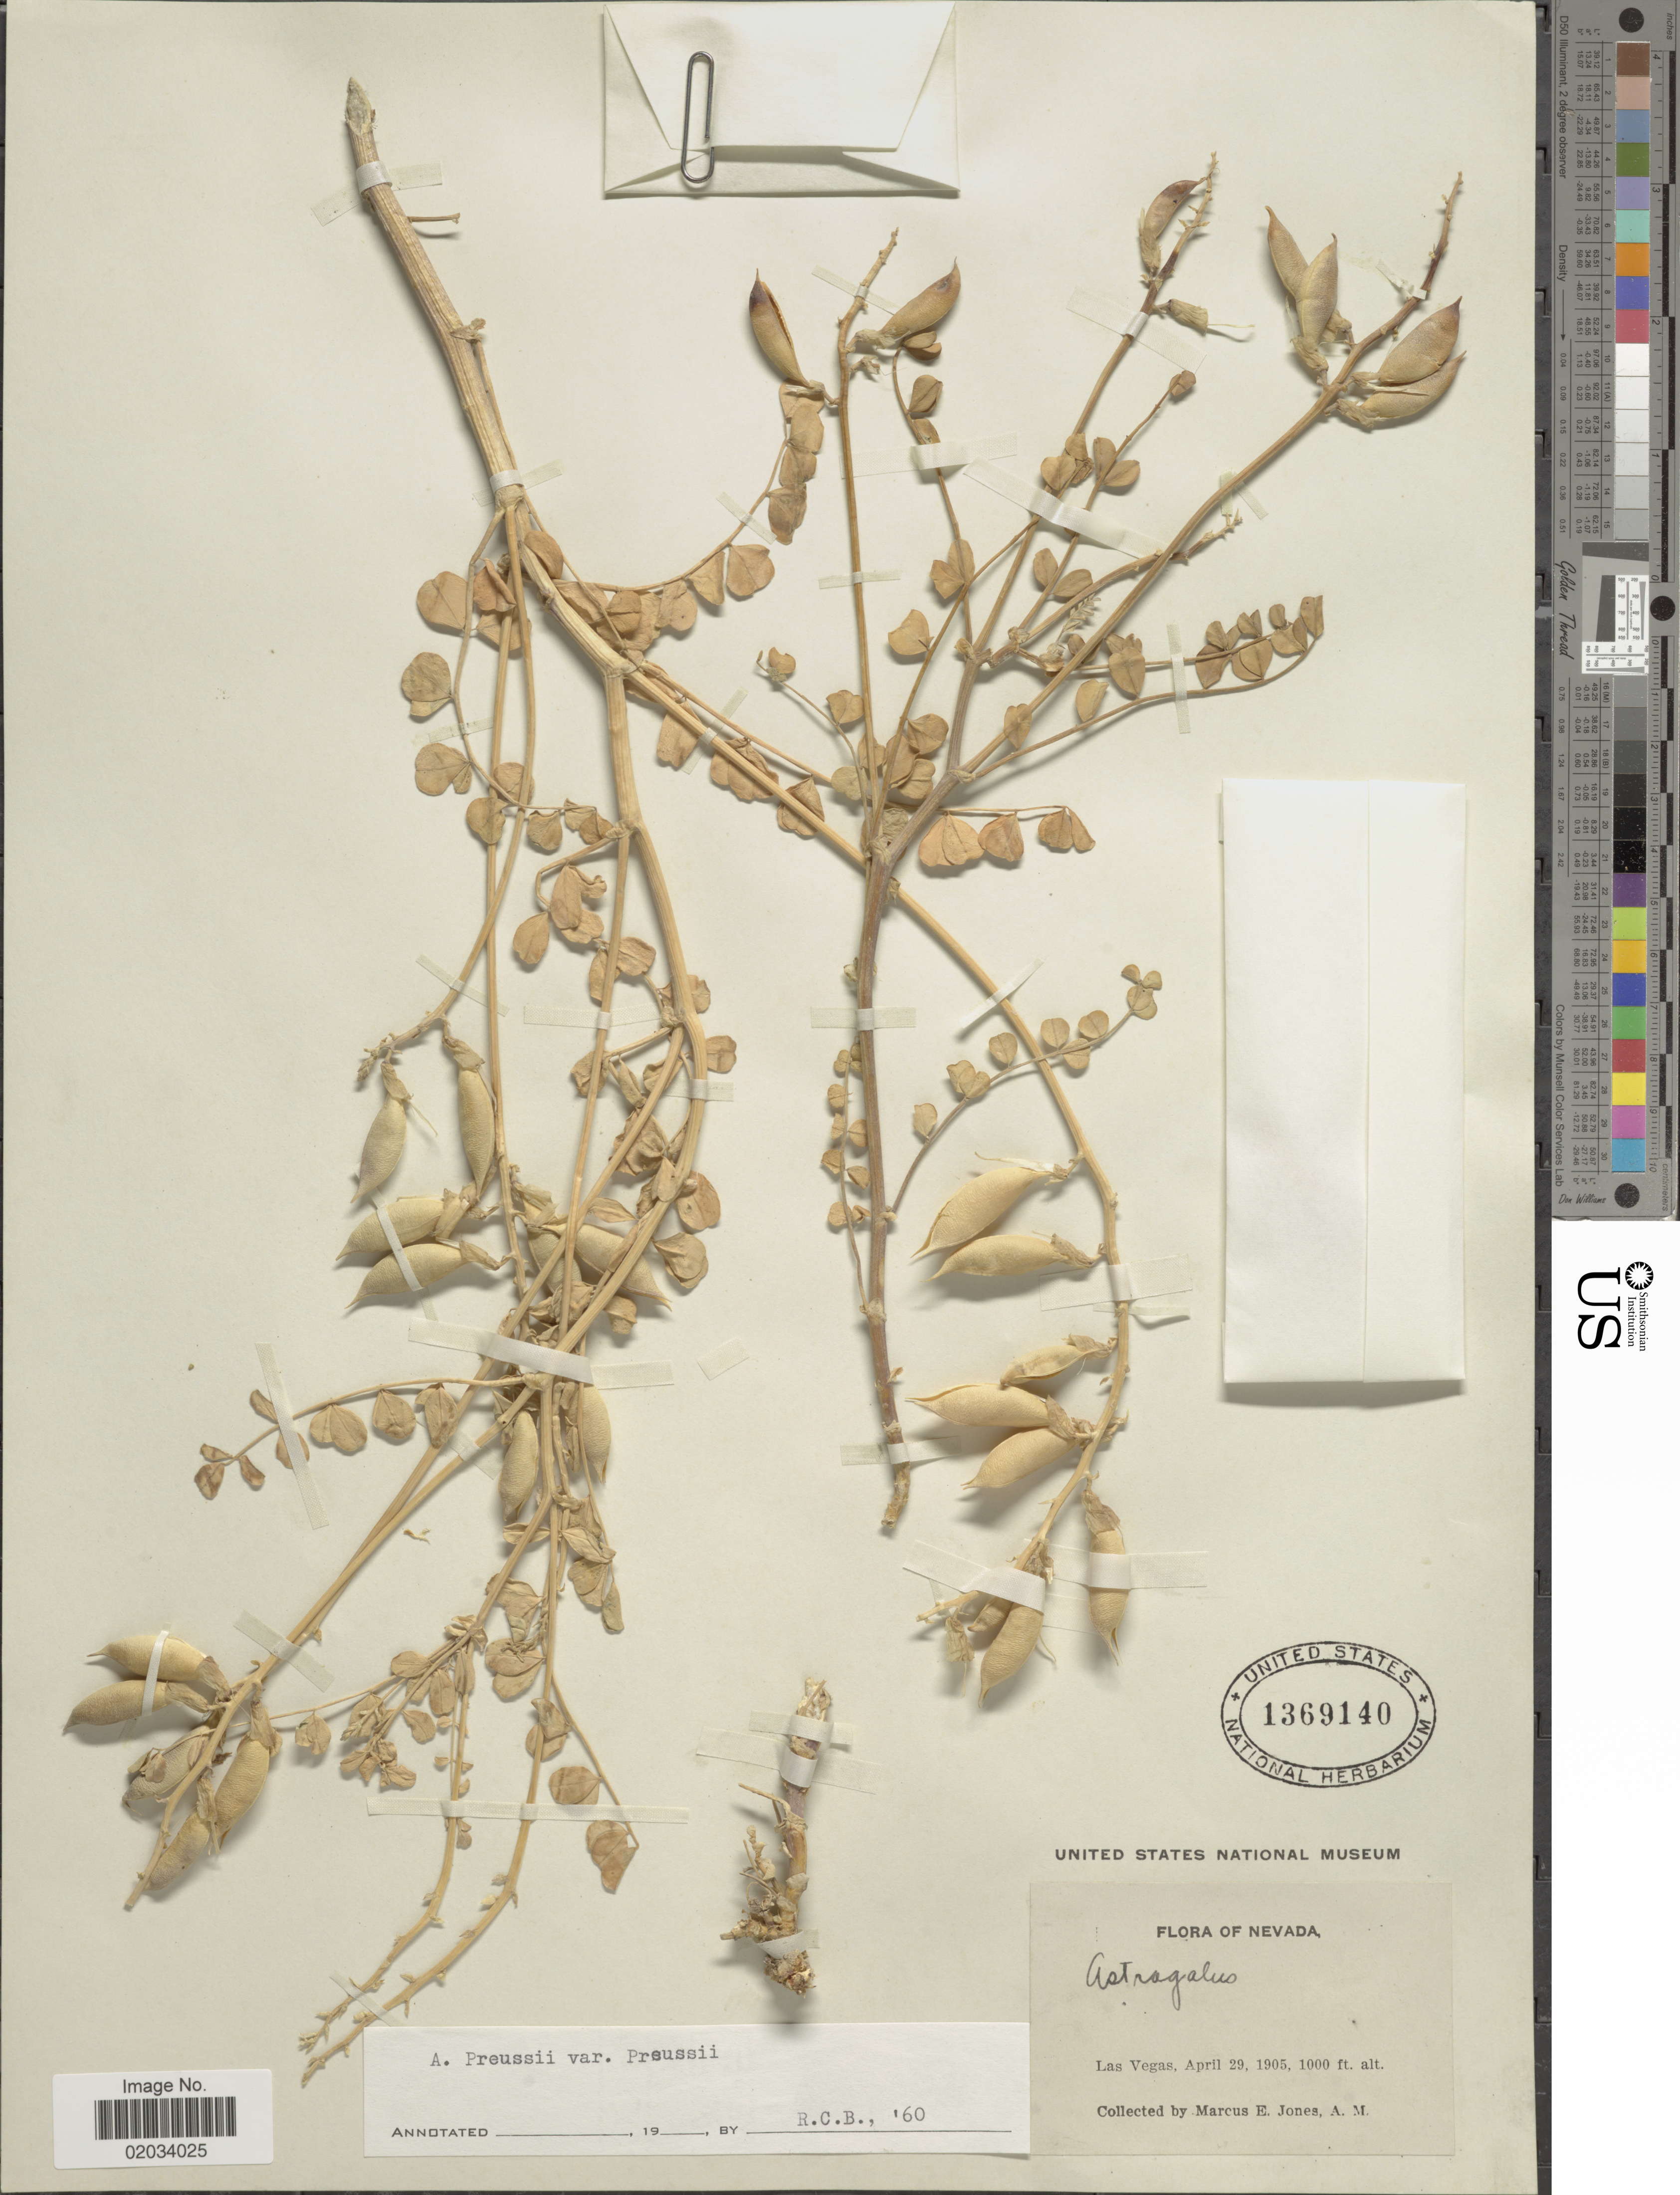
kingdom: Plantae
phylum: Tracheophyta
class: Magnoliopsida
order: Fabales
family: Fabaceae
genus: Astragalus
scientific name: Astragalus preussii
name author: A. Gray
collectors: M. E. Jones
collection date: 1905-04-29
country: United States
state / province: Nevada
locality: Las Vegas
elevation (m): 305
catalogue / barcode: US 1369140